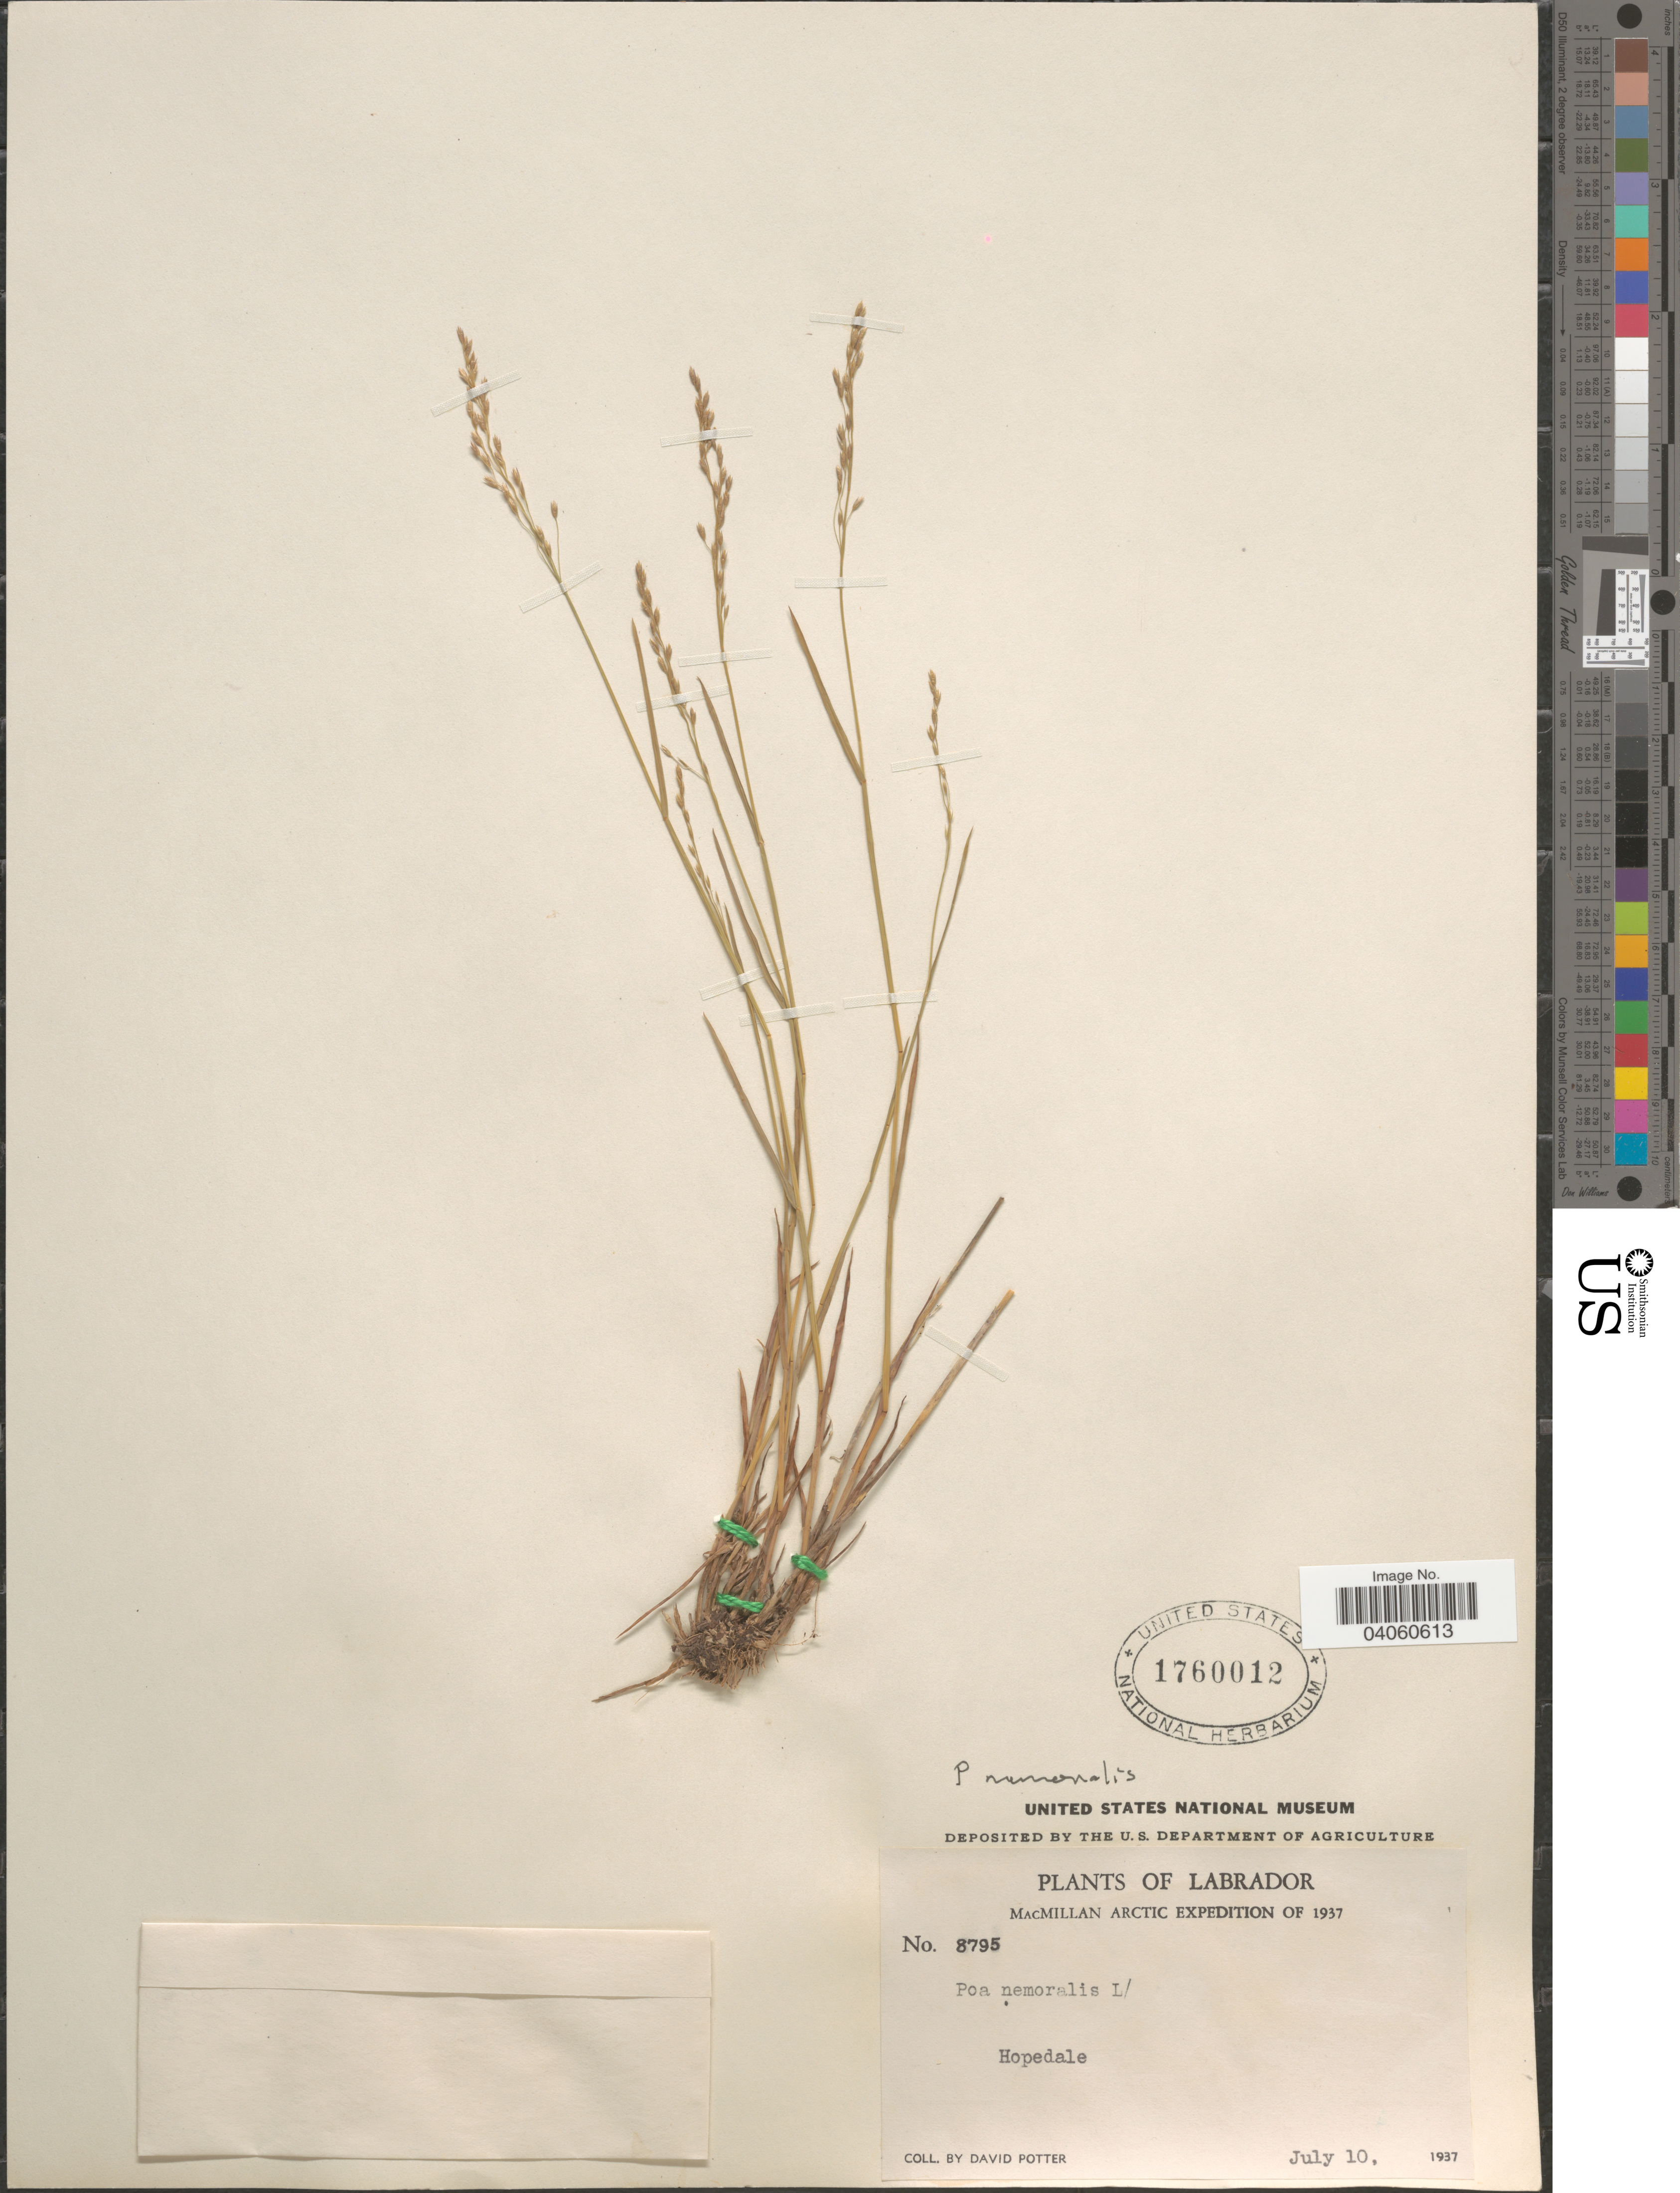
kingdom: Plantae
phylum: Tracheophyta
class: Liliopsida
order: Poales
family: Poaceae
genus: Poa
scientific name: Poa nemoralis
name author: L.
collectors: D. Potter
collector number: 8795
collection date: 1937-07-10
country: Canada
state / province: Newfoundland and Labrador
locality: Labrador. Hopedale.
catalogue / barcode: US 1760012